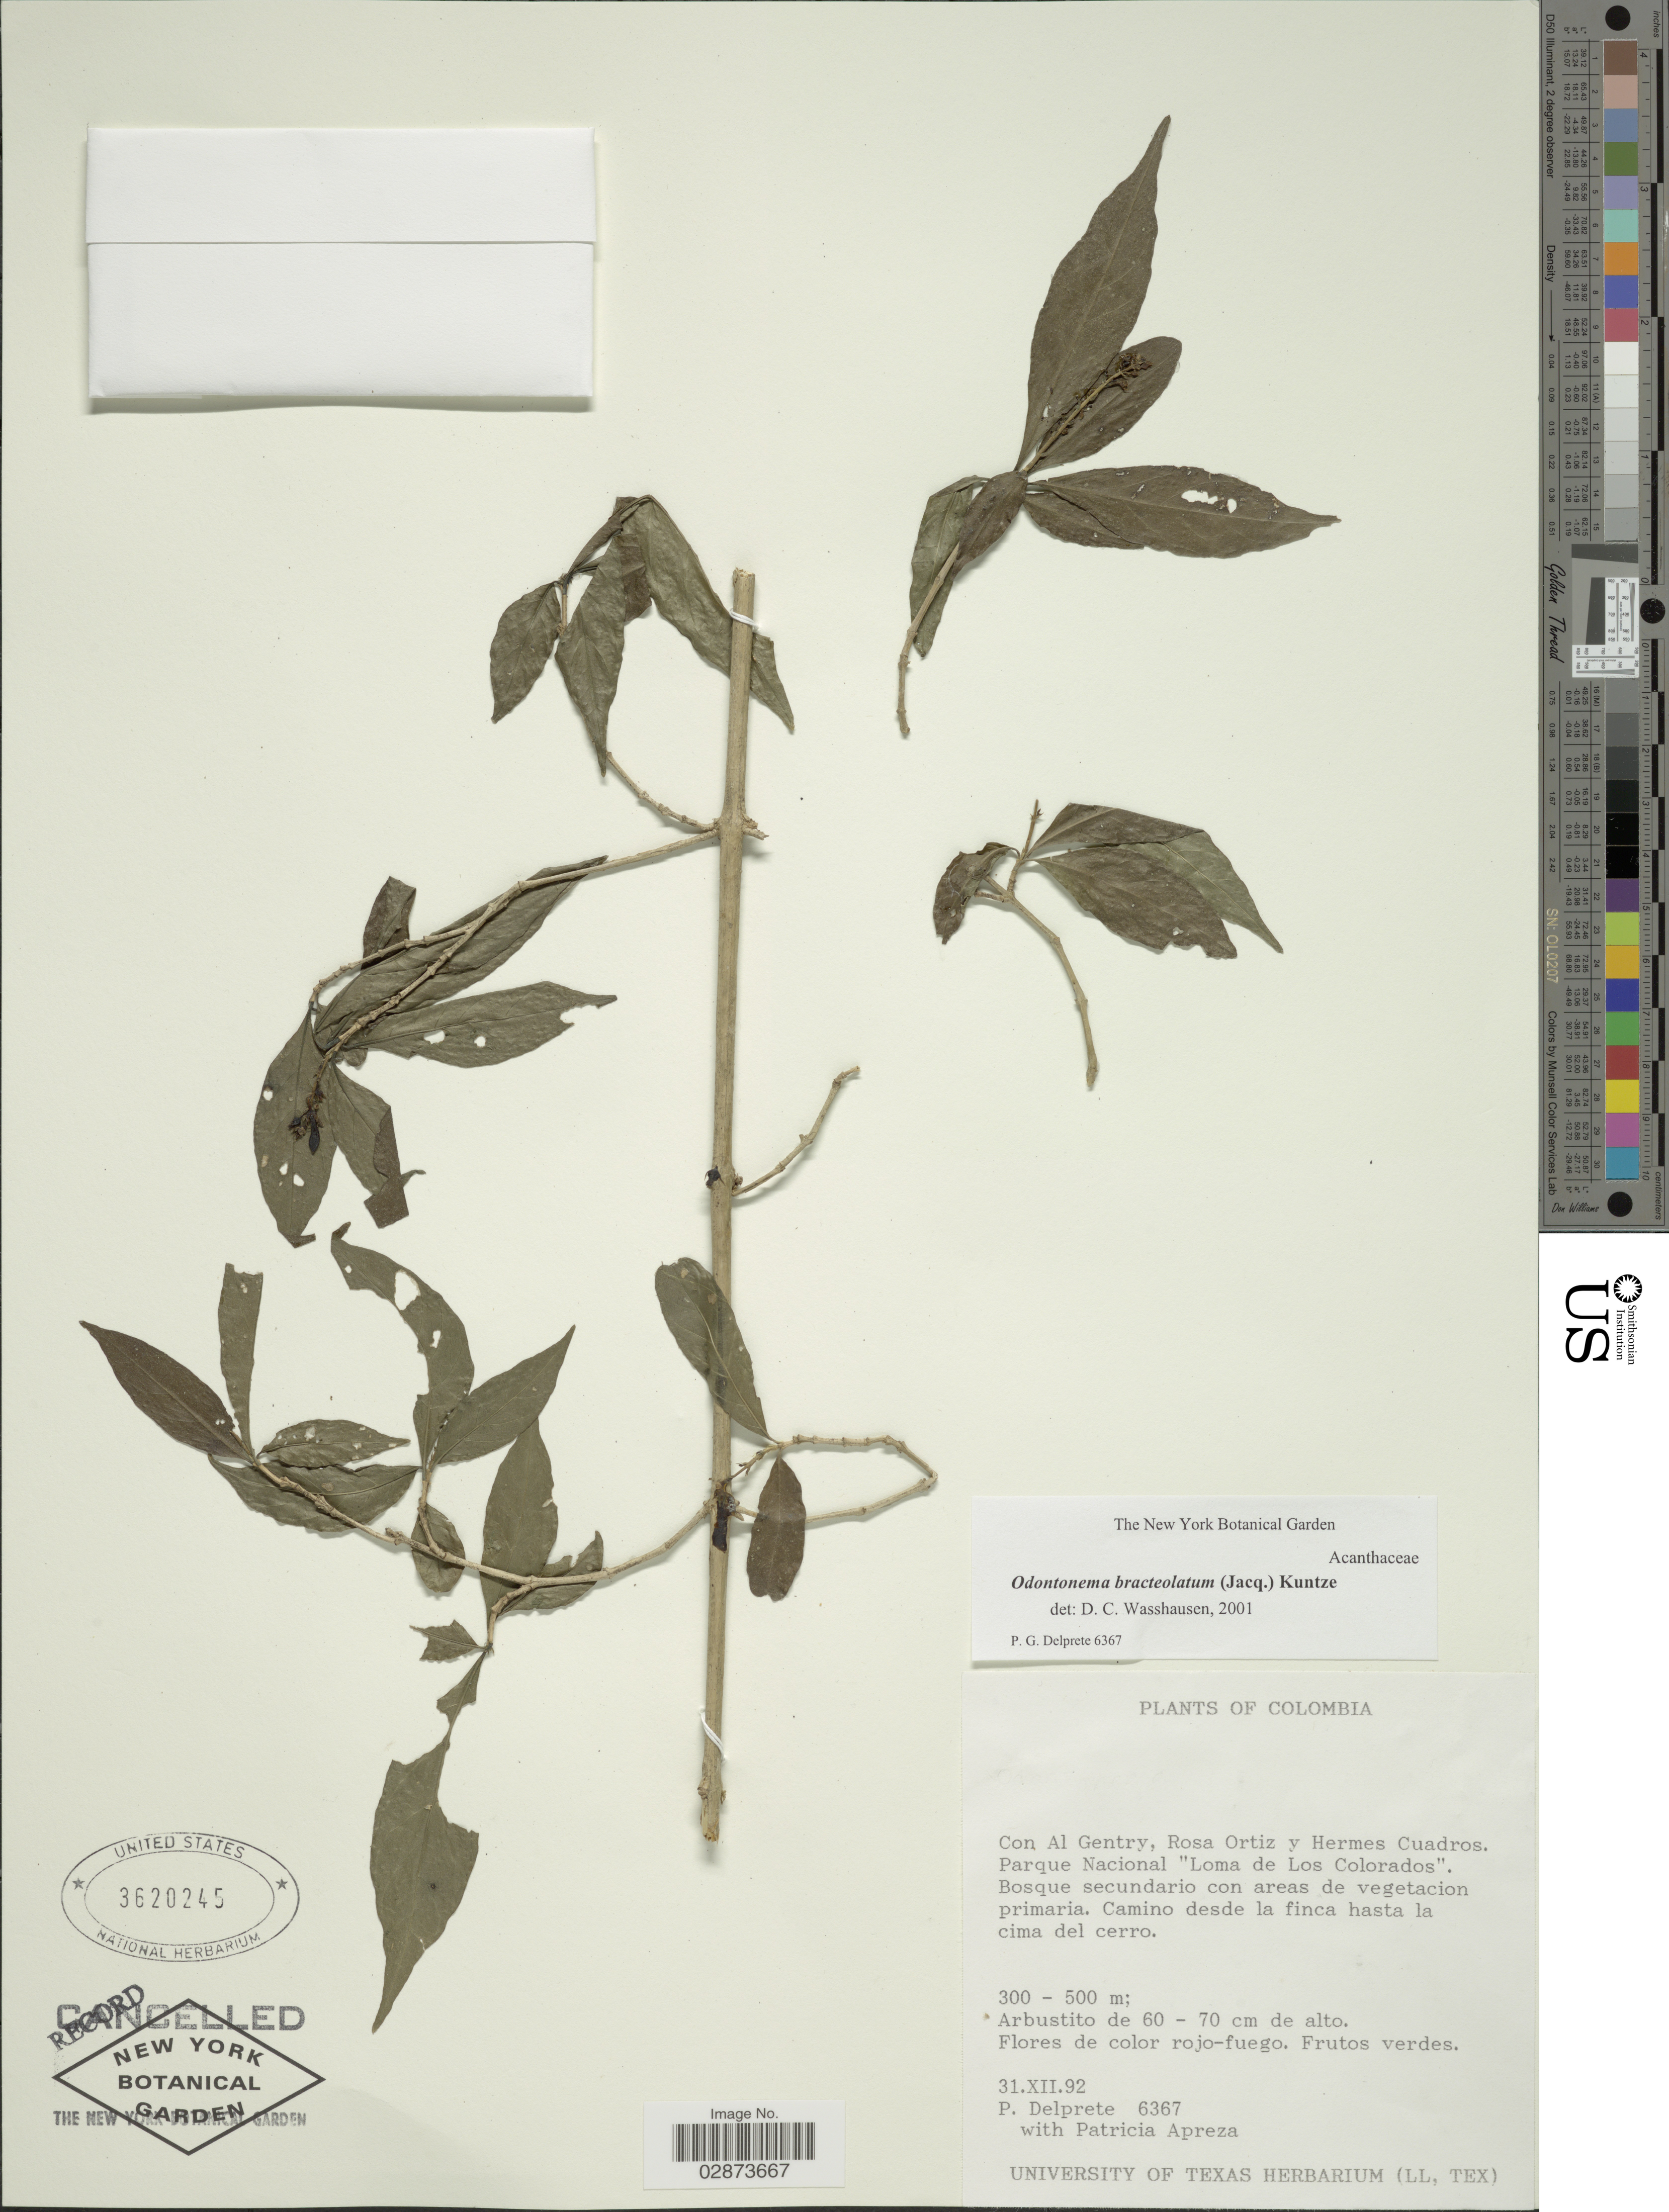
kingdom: Plantae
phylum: Tracheophyta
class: Magnoliopsida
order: Lamiales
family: Acanthaceae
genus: Odontonema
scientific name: Odontonema rubrum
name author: (Vahl) Kuntze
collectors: P. G. Delprete, P. Apreza, A. H. Gentry, R. Ortiz & H. Cuadros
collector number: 6367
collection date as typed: Transcribed d/m/y: 31/12/92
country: Colombia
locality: Parque Nacional "Loma de Los Colorados".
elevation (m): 300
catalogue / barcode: US 3620245